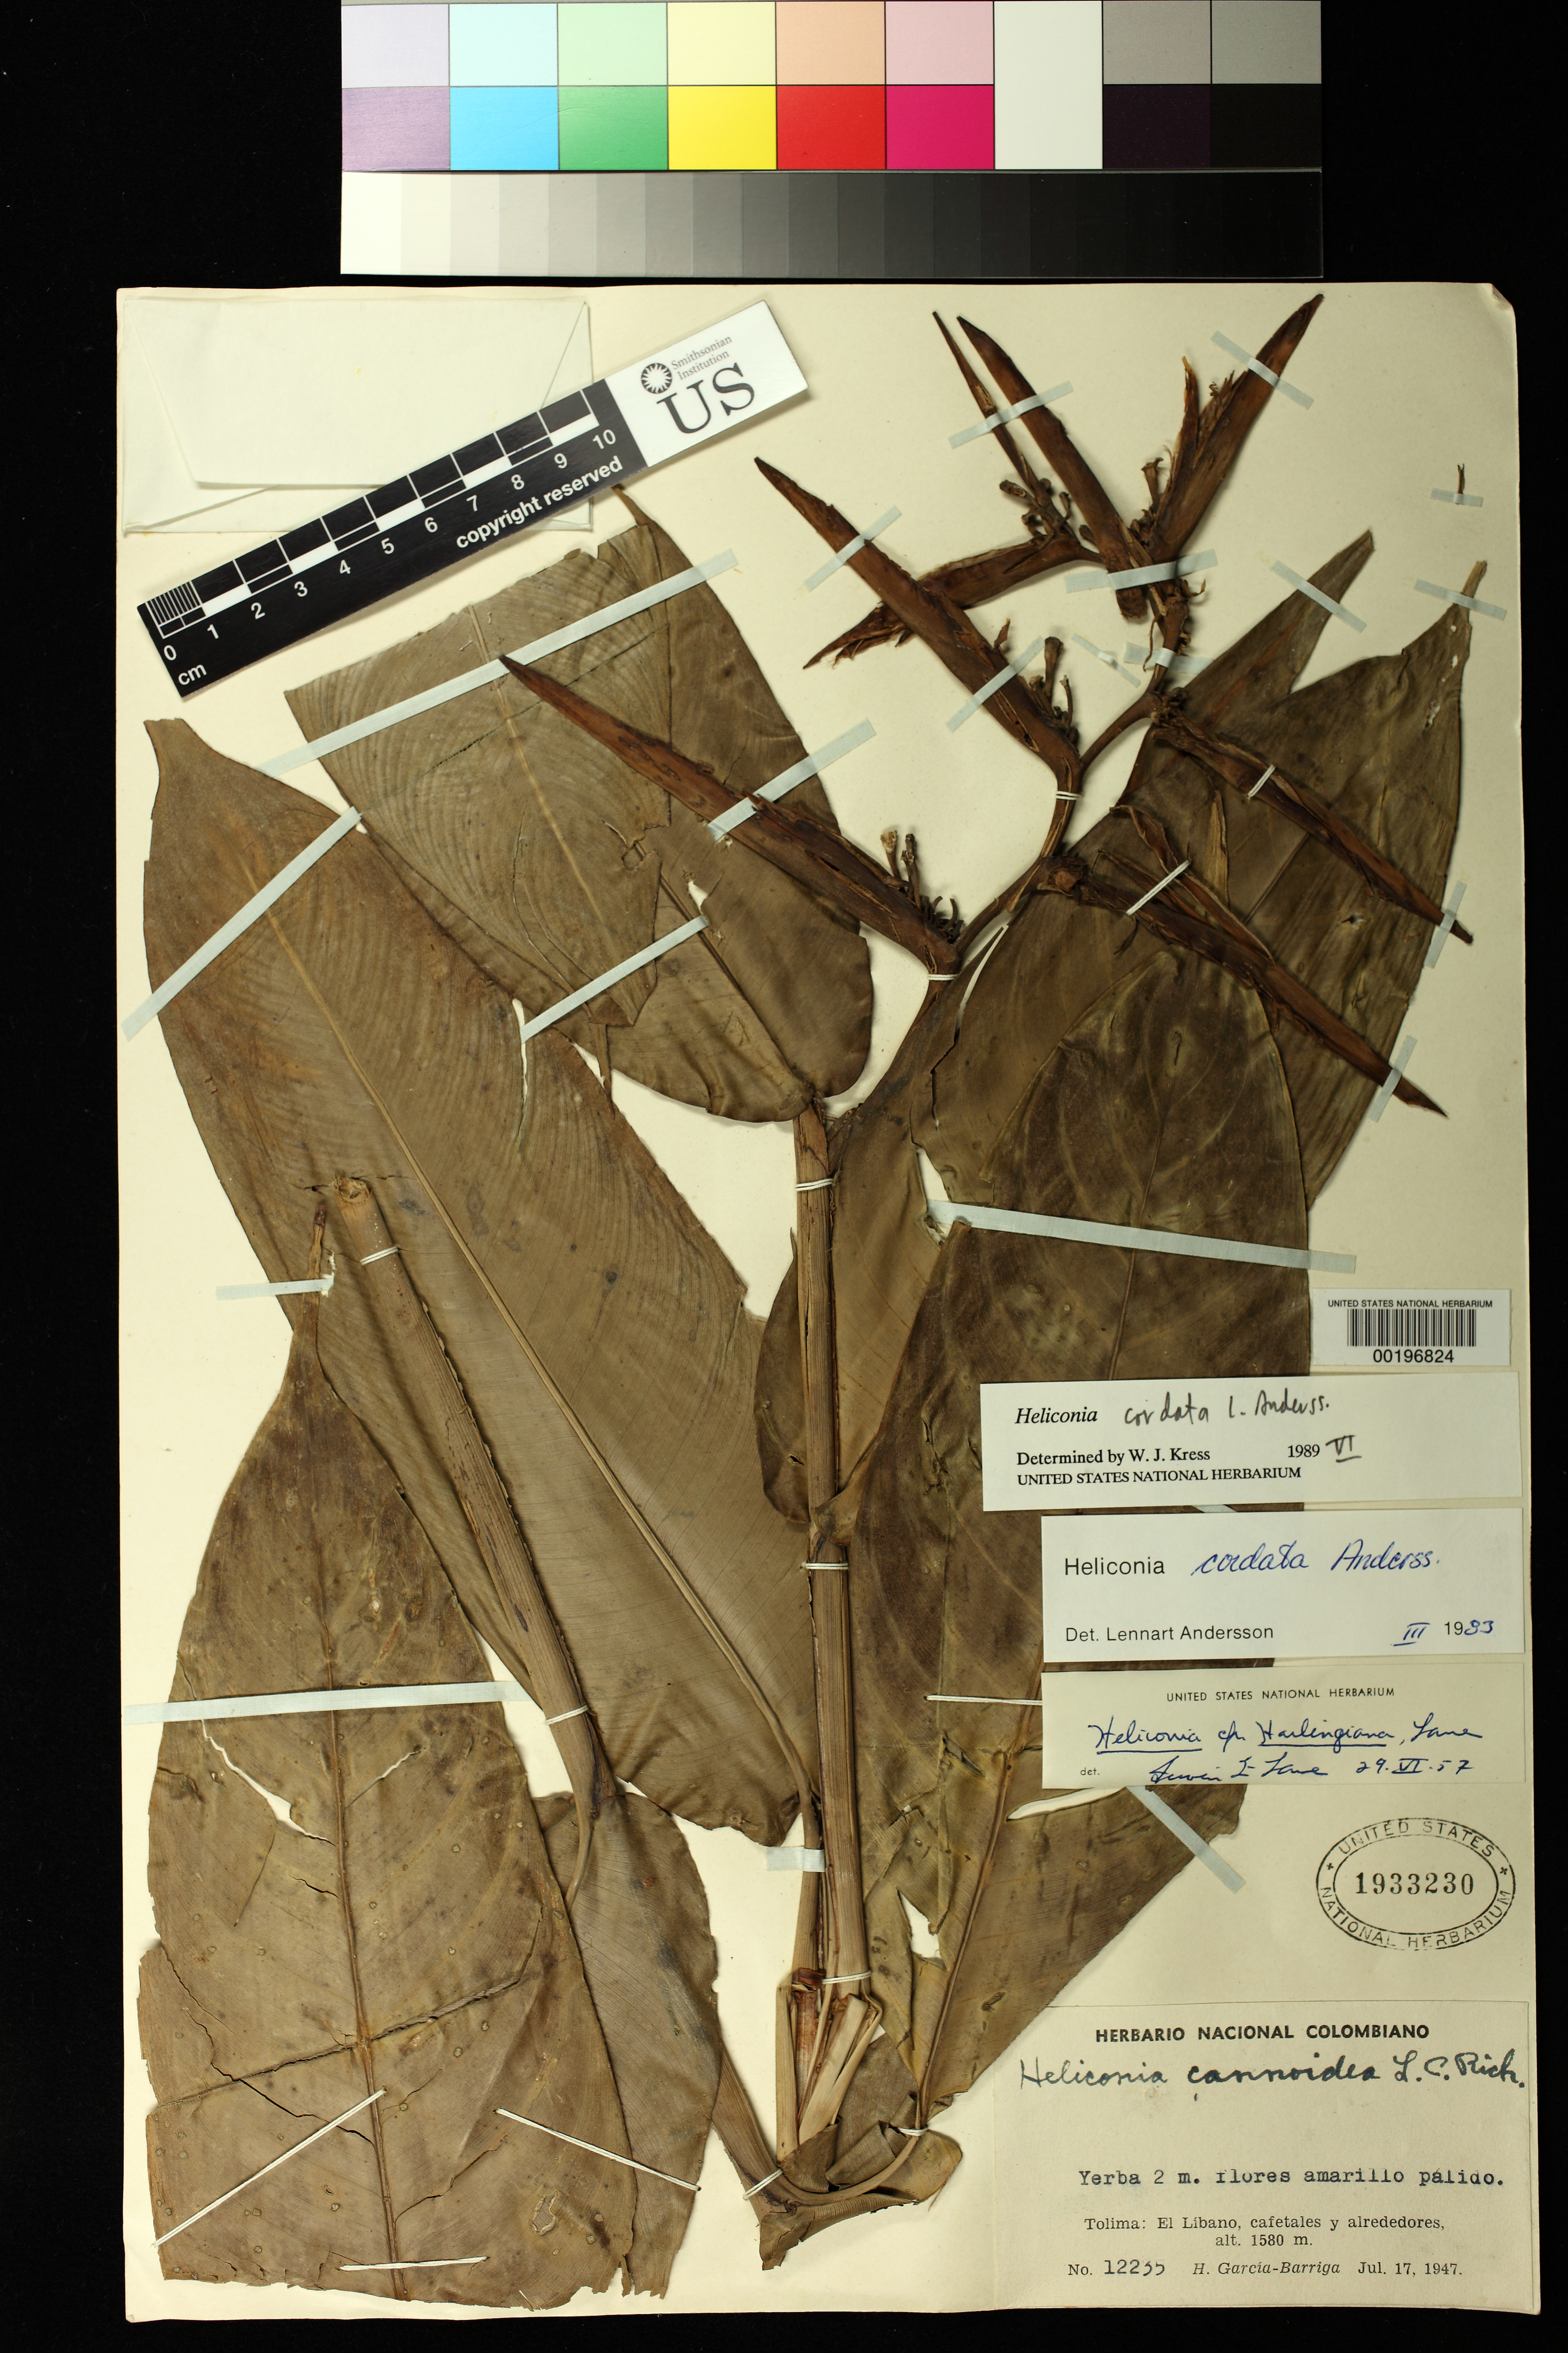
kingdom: Plantae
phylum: Tracheophyta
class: Liliopsida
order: Zingiberales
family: Heliconiaceae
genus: Heliconia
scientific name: Heliconia cordata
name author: L. Andersson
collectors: H. García Barriga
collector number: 12235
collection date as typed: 17 Jul 1947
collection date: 1947-07-17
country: Colombia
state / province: Tolima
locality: El Libano, Cafetales and environs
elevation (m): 1580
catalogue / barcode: US 1933230